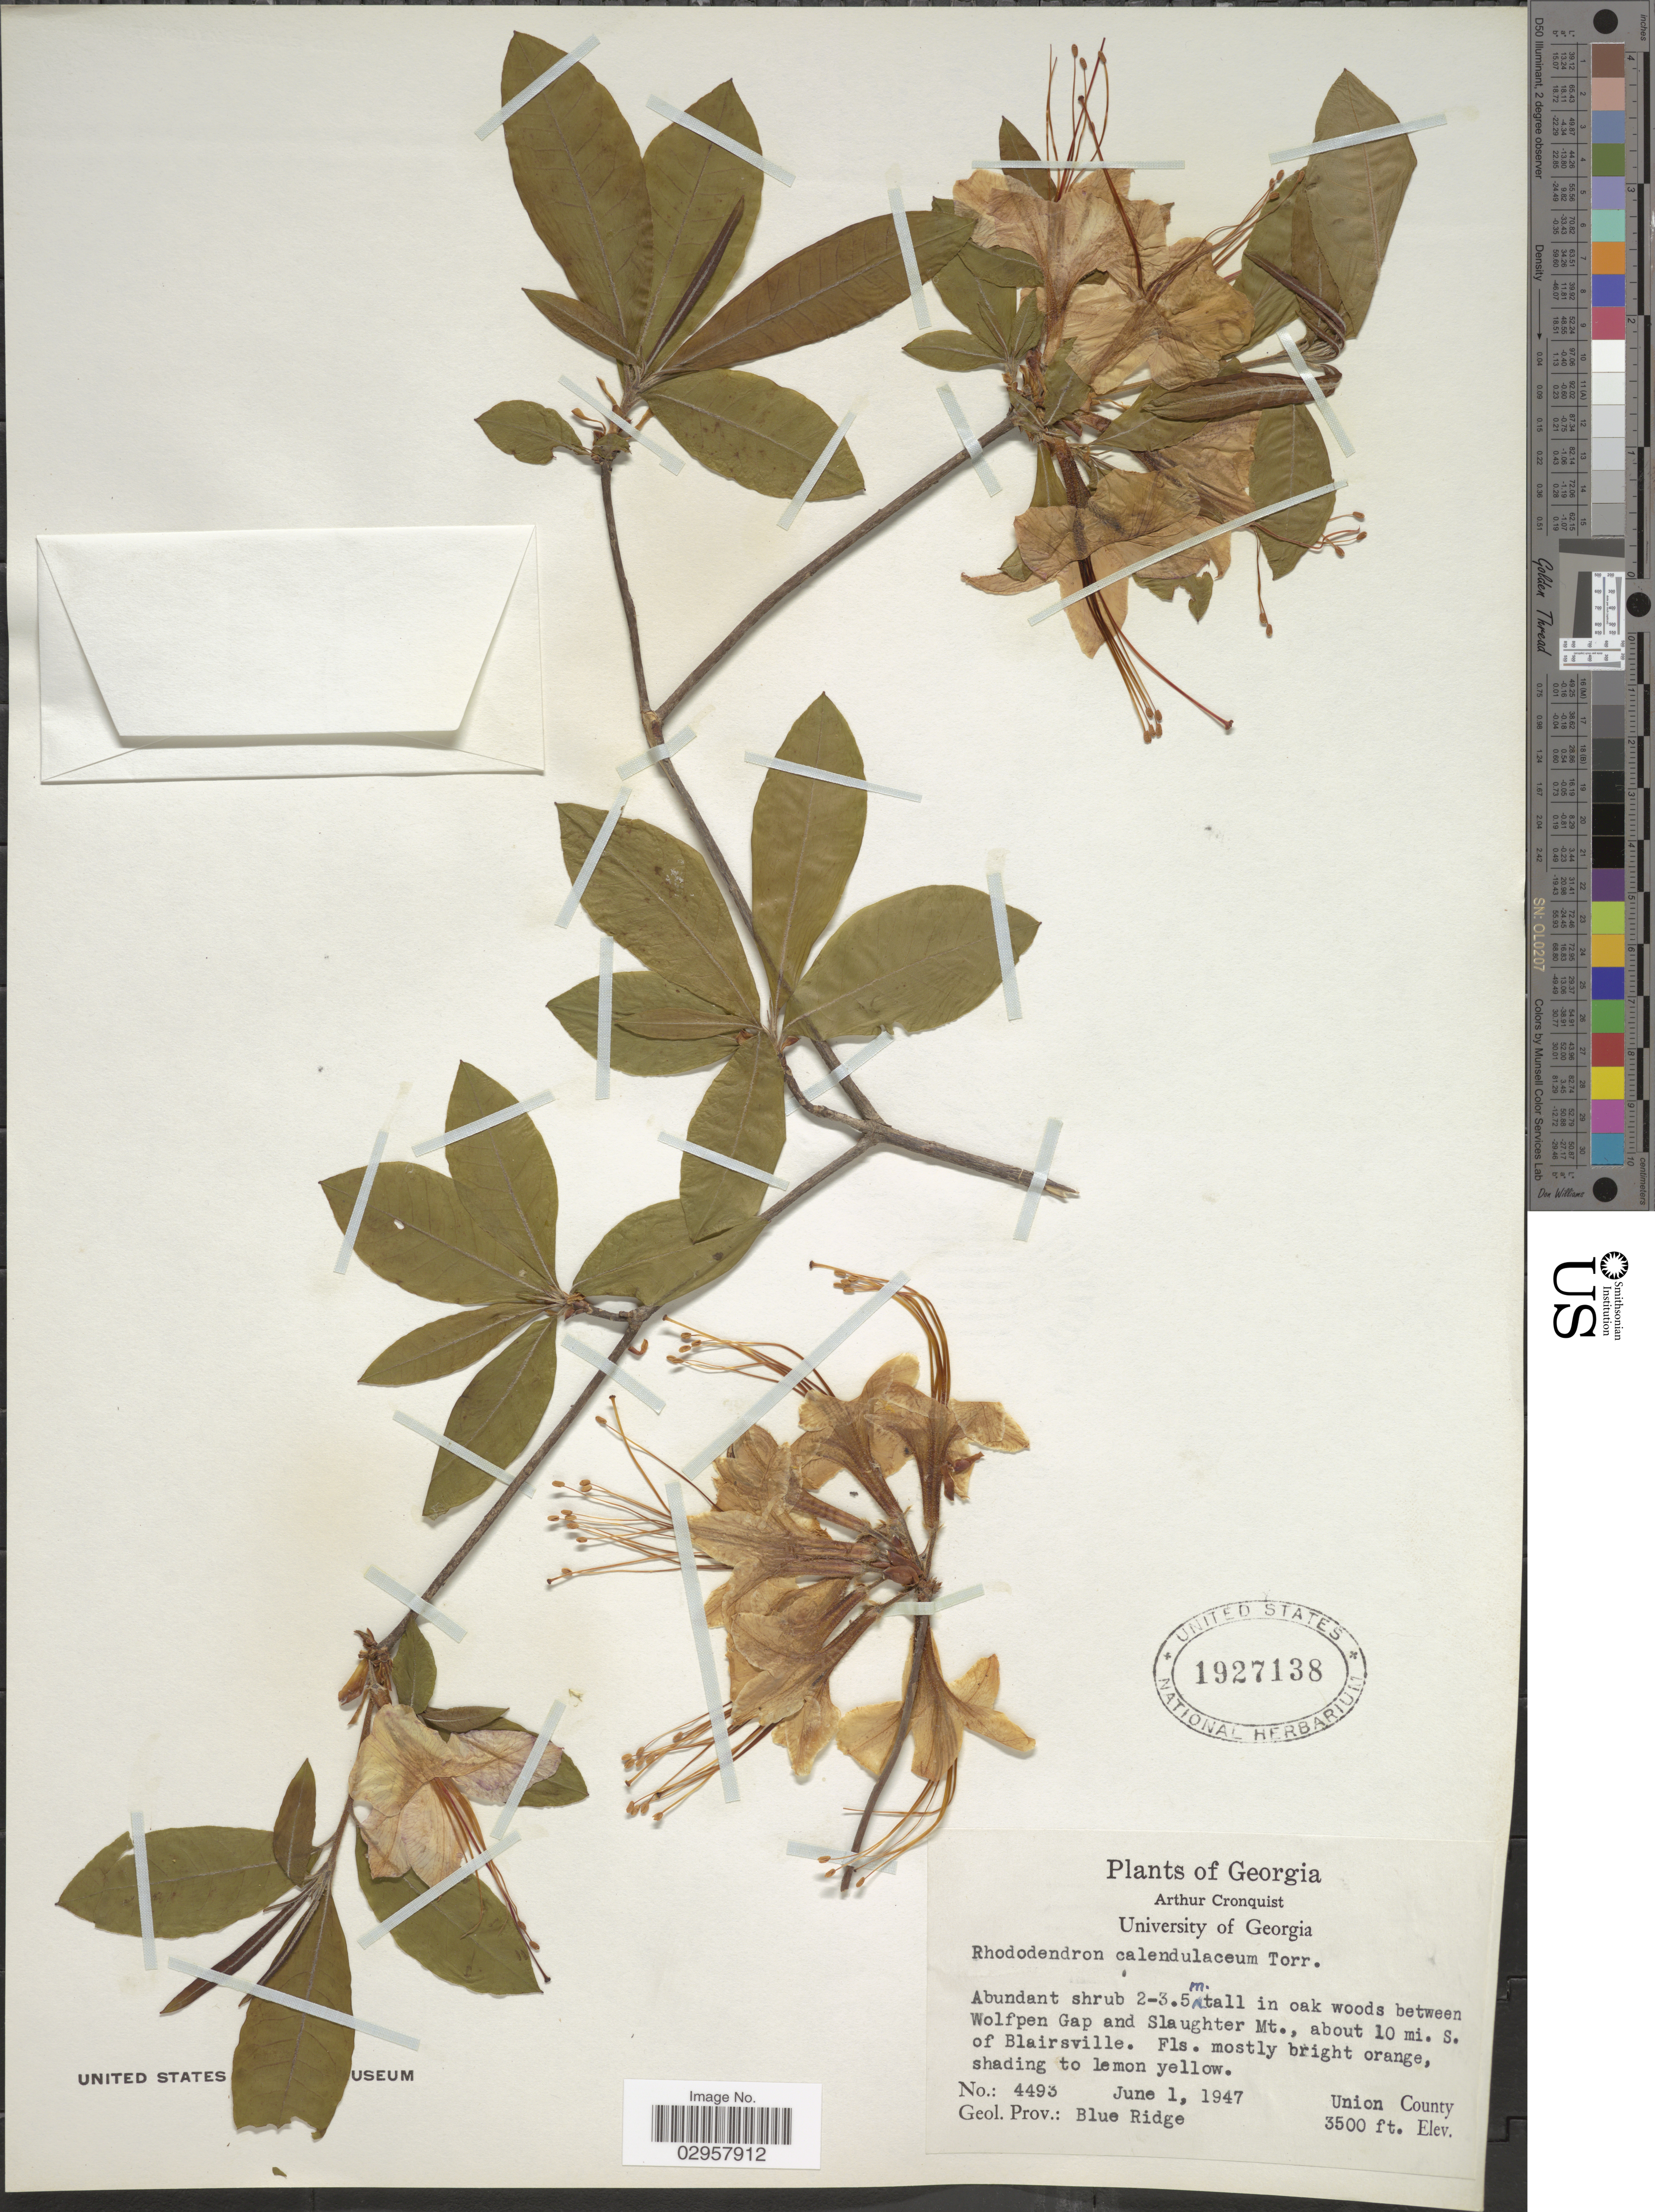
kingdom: Plantae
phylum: Tracheophyta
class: Magnoliopsida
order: Ericales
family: Ericaceae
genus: Rhododendron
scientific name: Rhododendron calendulaceum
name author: (Michx.) Torr.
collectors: A. J. Cronquist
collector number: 4493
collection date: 1947-06-01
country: United States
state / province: Georgia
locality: In oak woods between Wolfpen Gape and Slaughter Mt., about 10 mi. S. of Blairsville. Union County. Geol. Prov.: Blue Ridge.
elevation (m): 1067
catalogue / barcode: US 1927138